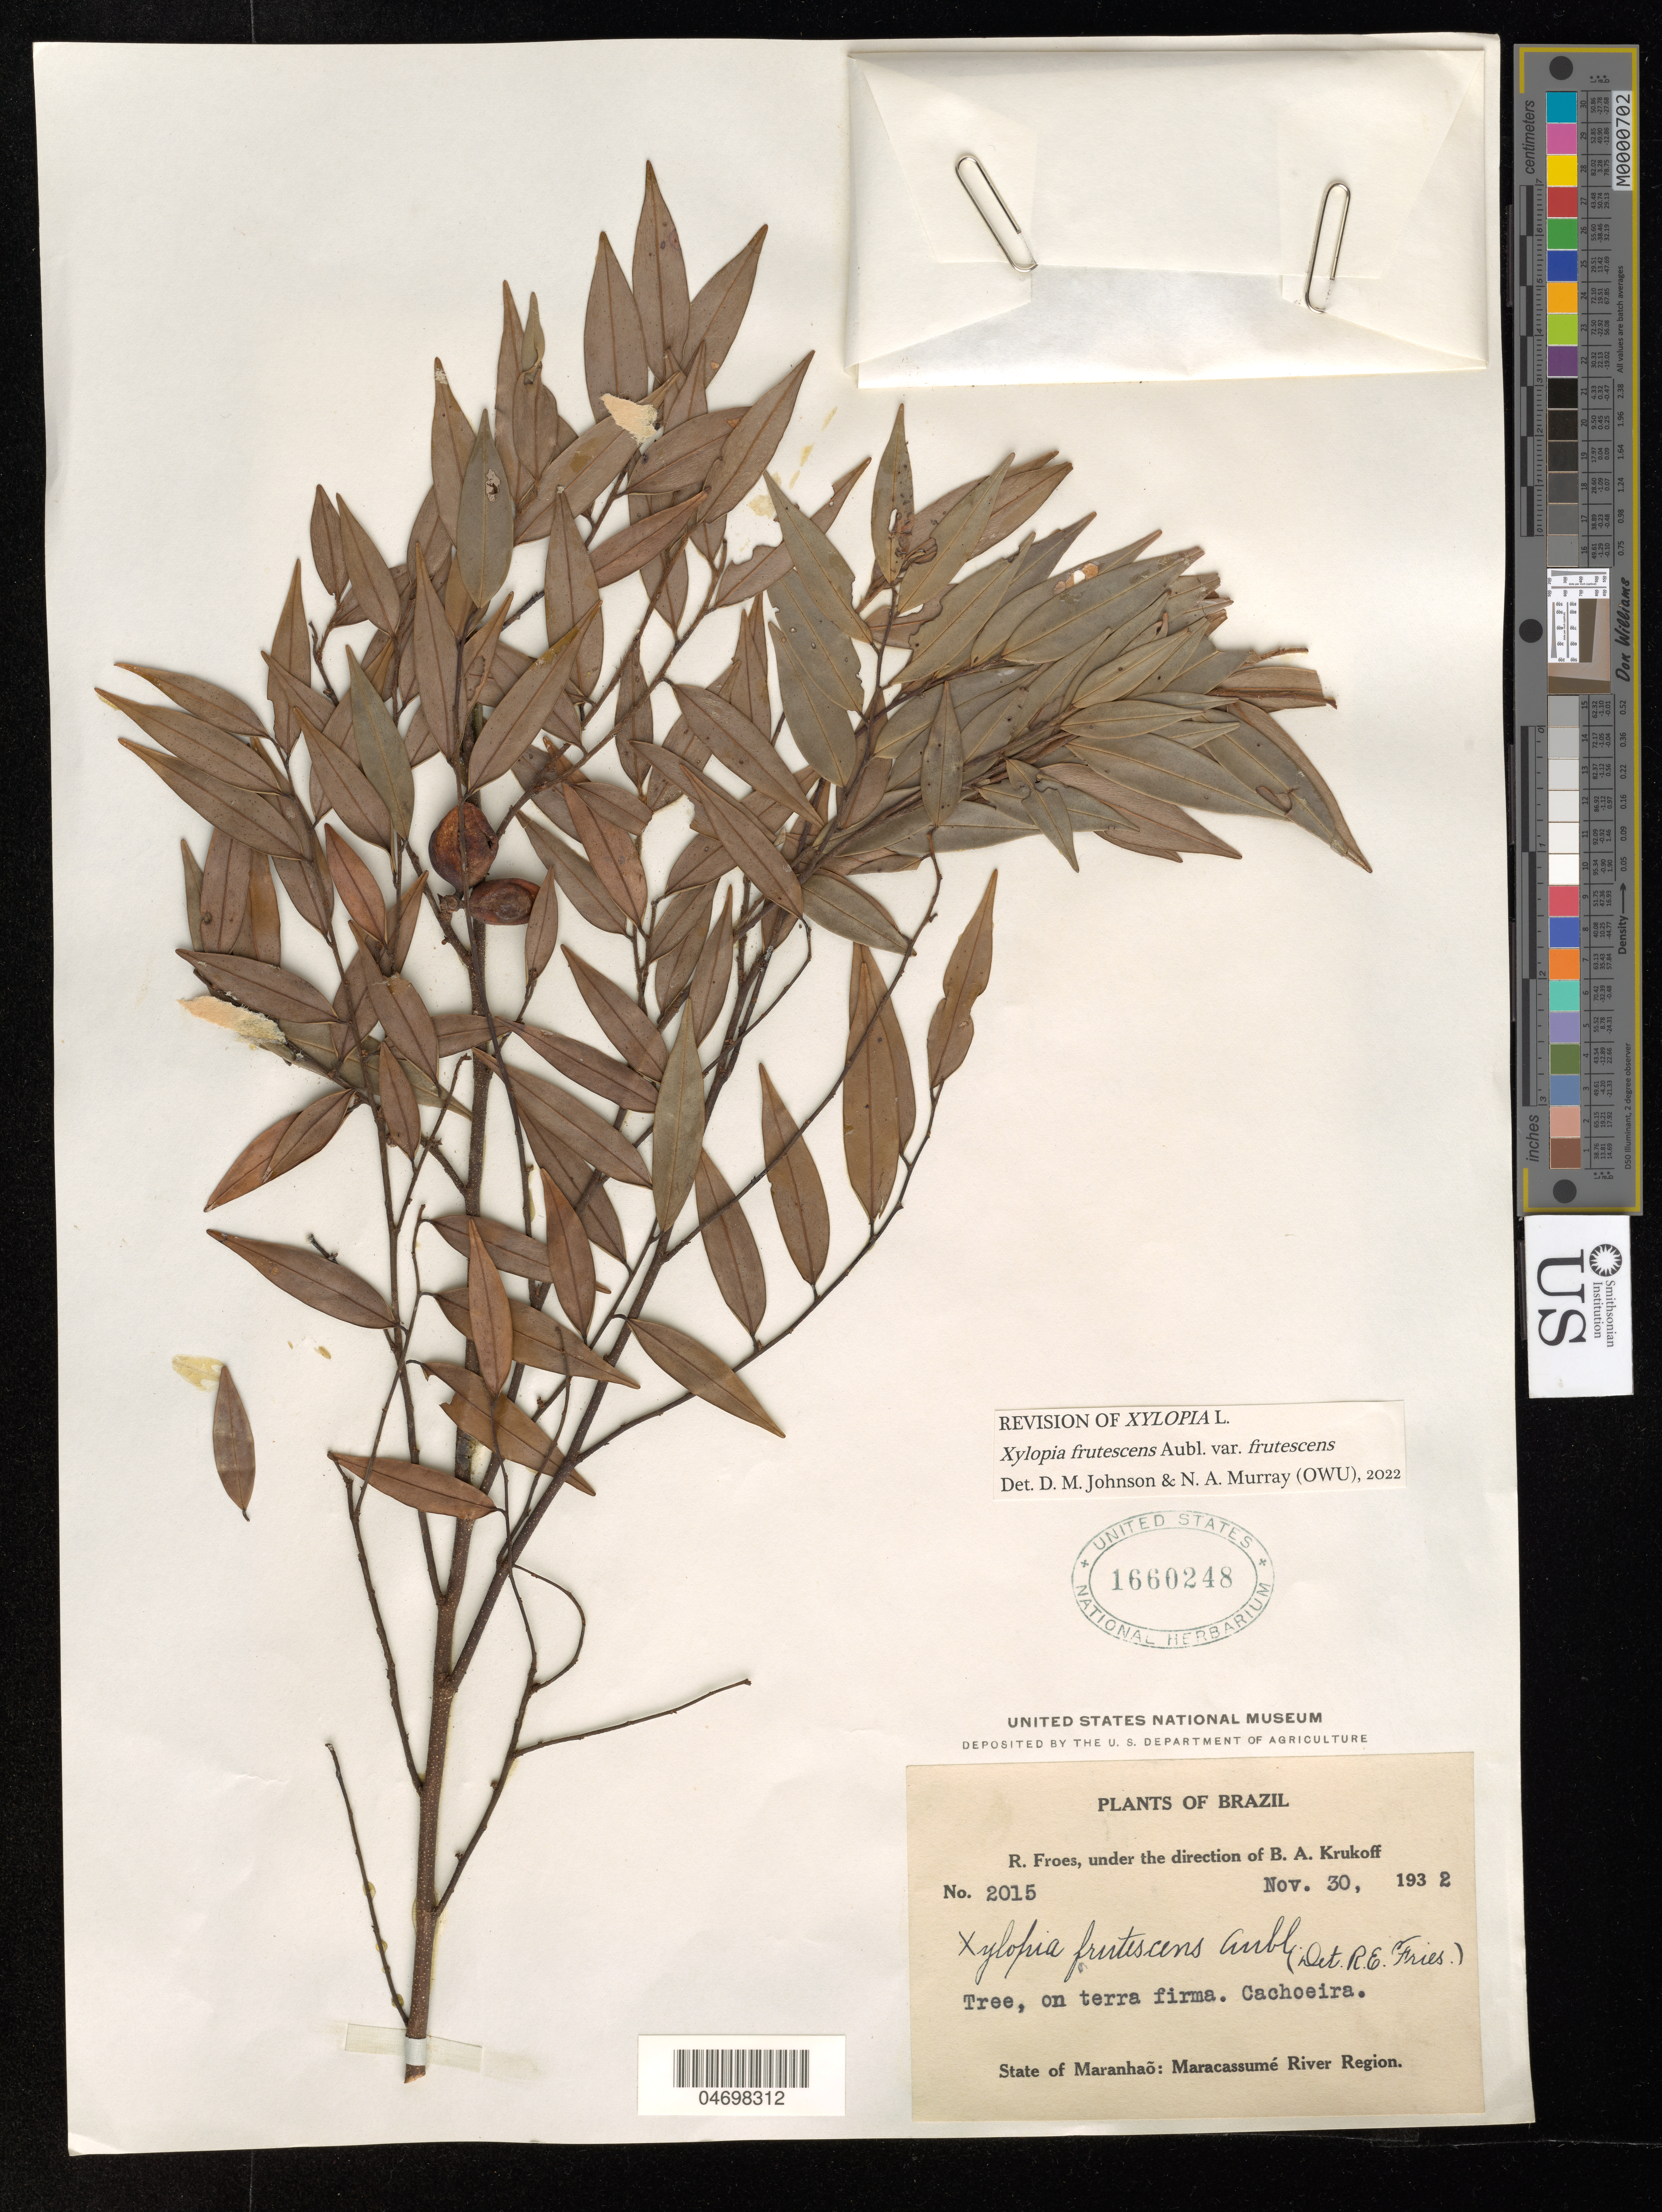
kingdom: Plantae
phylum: Tracheophyta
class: Magnoliopsida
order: Magnoliales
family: Annonaceae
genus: Xylopia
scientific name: Xylopia frutescens var. frutescens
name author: Aubl.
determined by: Johnson, D. M.; Murray, N. A.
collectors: R. Fróes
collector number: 2015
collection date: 1932-11-30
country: Brazil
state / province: Maranhão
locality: Capoeira Ussu, Cachoeira, State of Maranhao, Maracasume River Region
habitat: On terra firma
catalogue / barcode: US 1660248